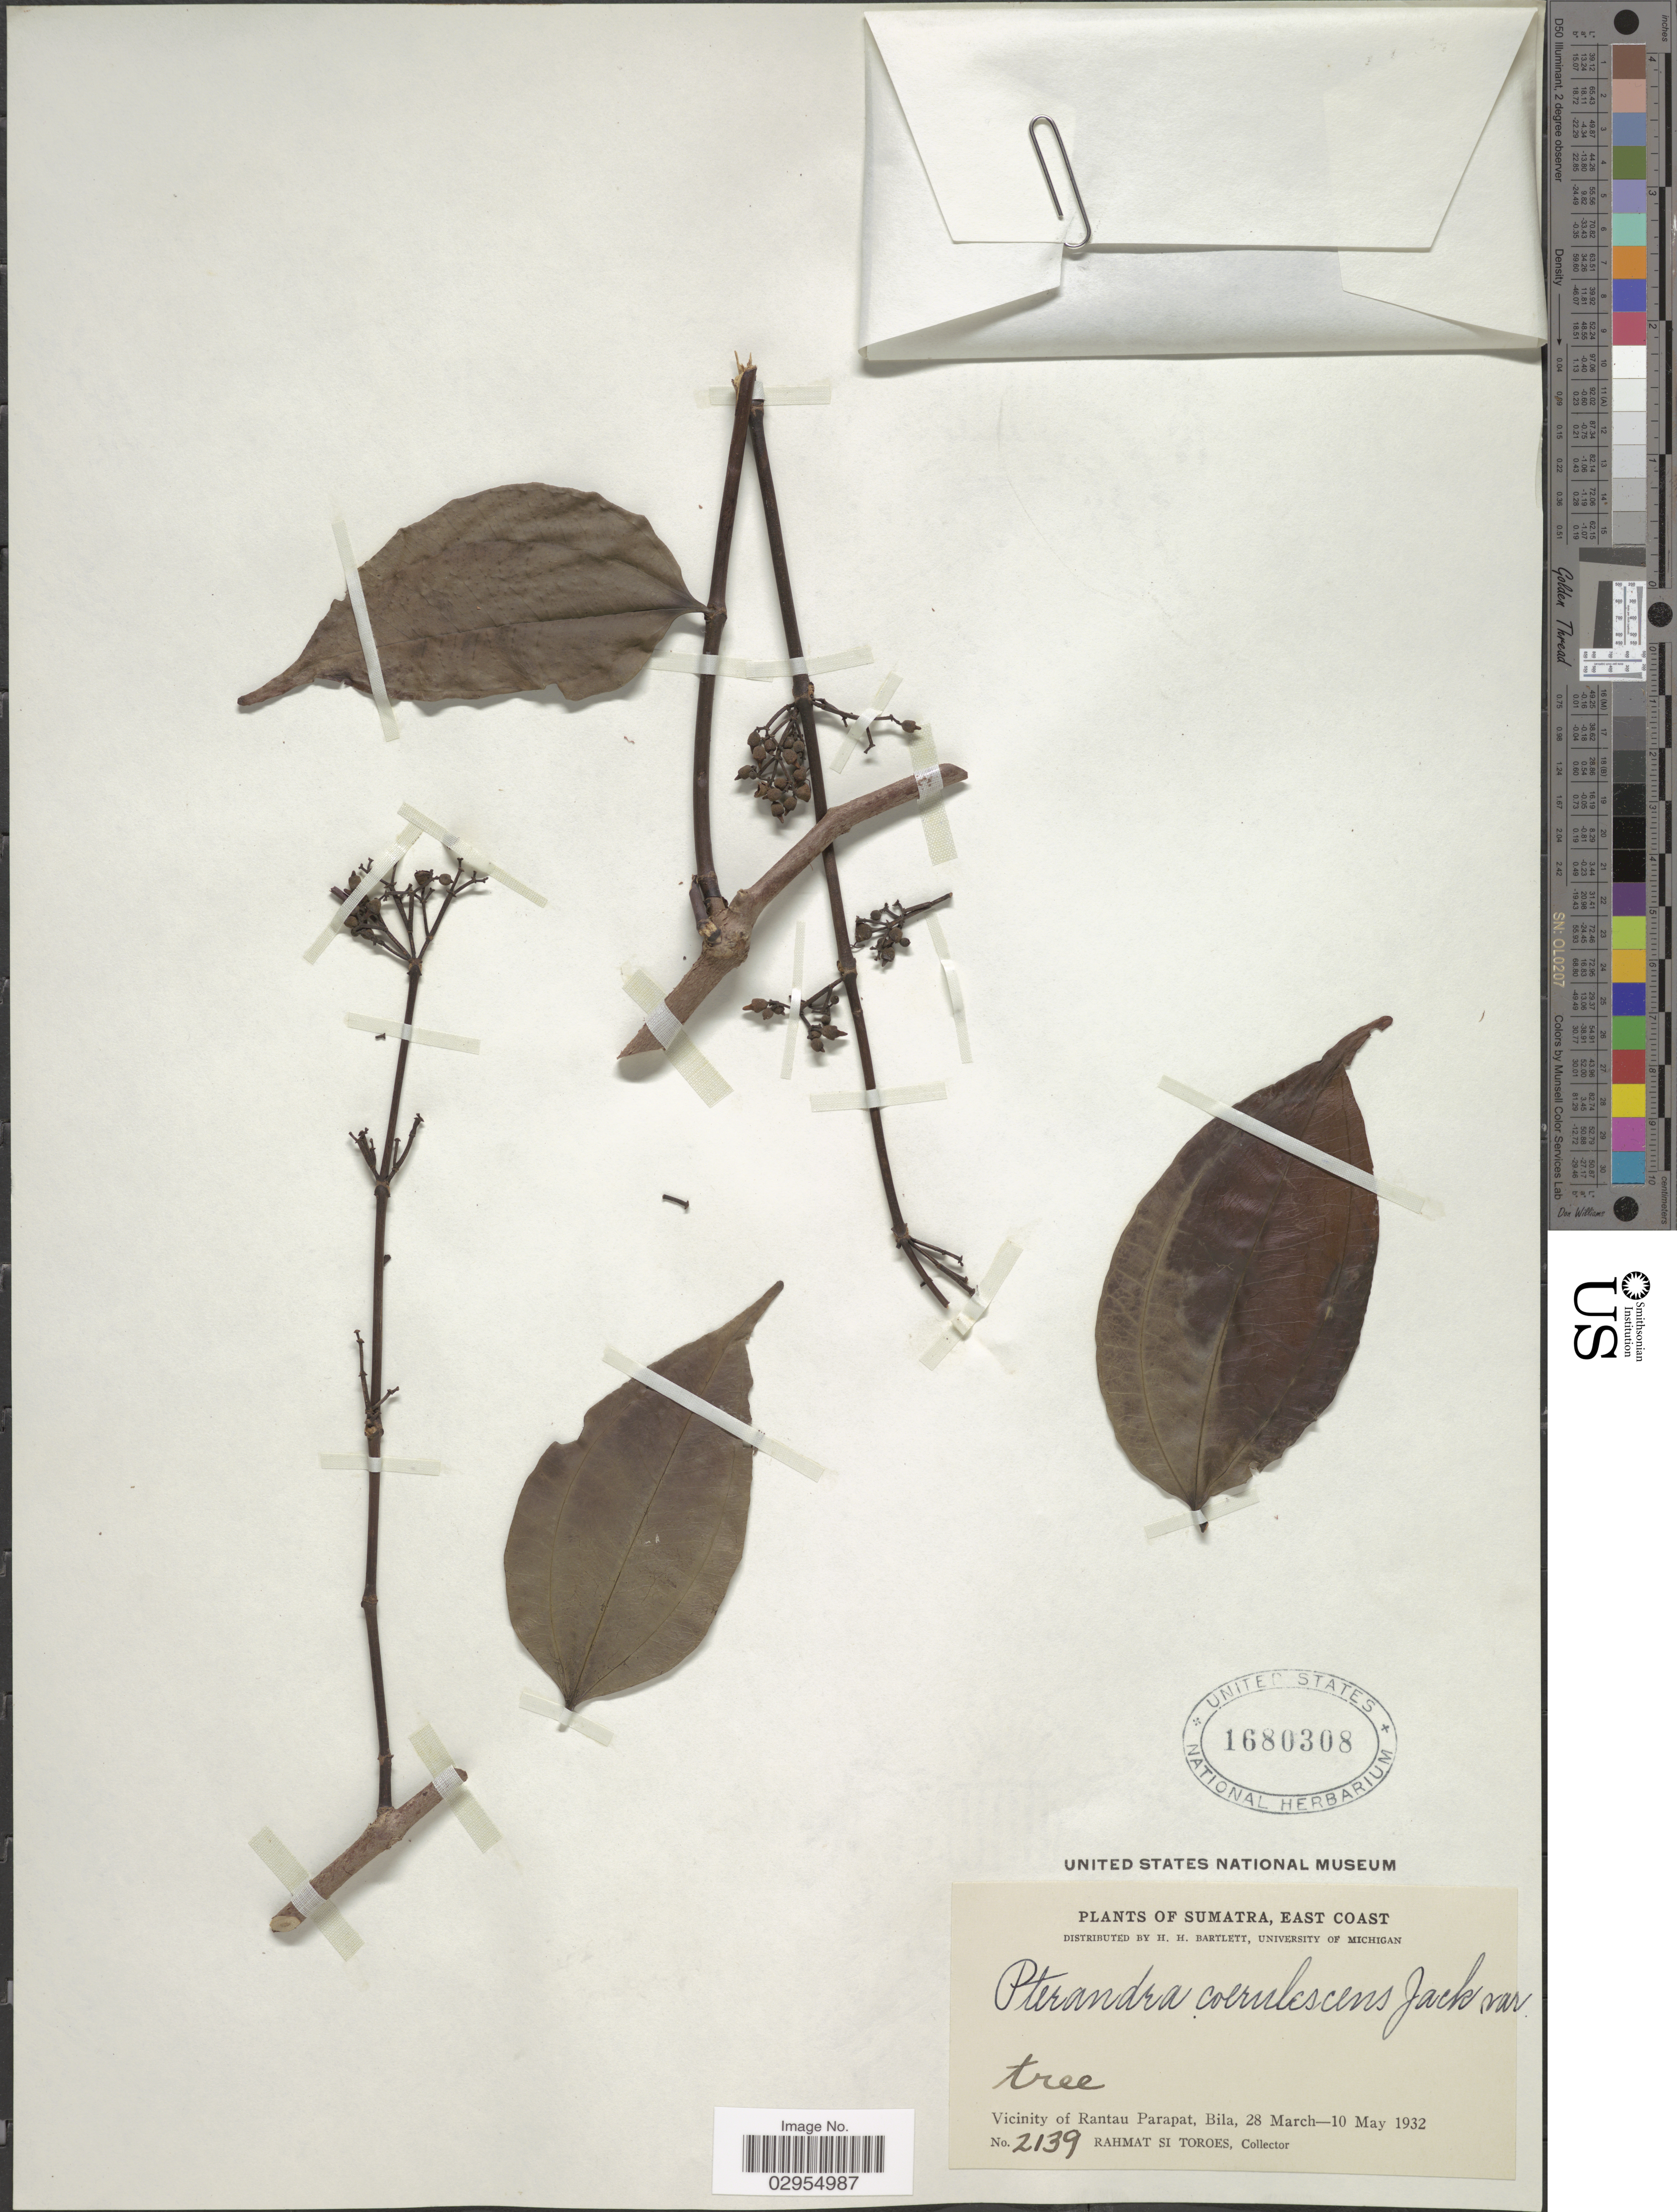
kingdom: Plantae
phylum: Tracheophyta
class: Magnoliopsida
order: Myrtales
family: Melastomataceae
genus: Pternandra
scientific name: Pternandra coerulescens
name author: Jack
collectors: Rahmat Si Boeea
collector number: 2139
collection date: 1932-03-28/1932-05-10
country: Indonesia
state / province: Sumatra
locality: East Coast. Vicinity of Rantau Parapat, Bila.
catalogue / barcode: US 1680308